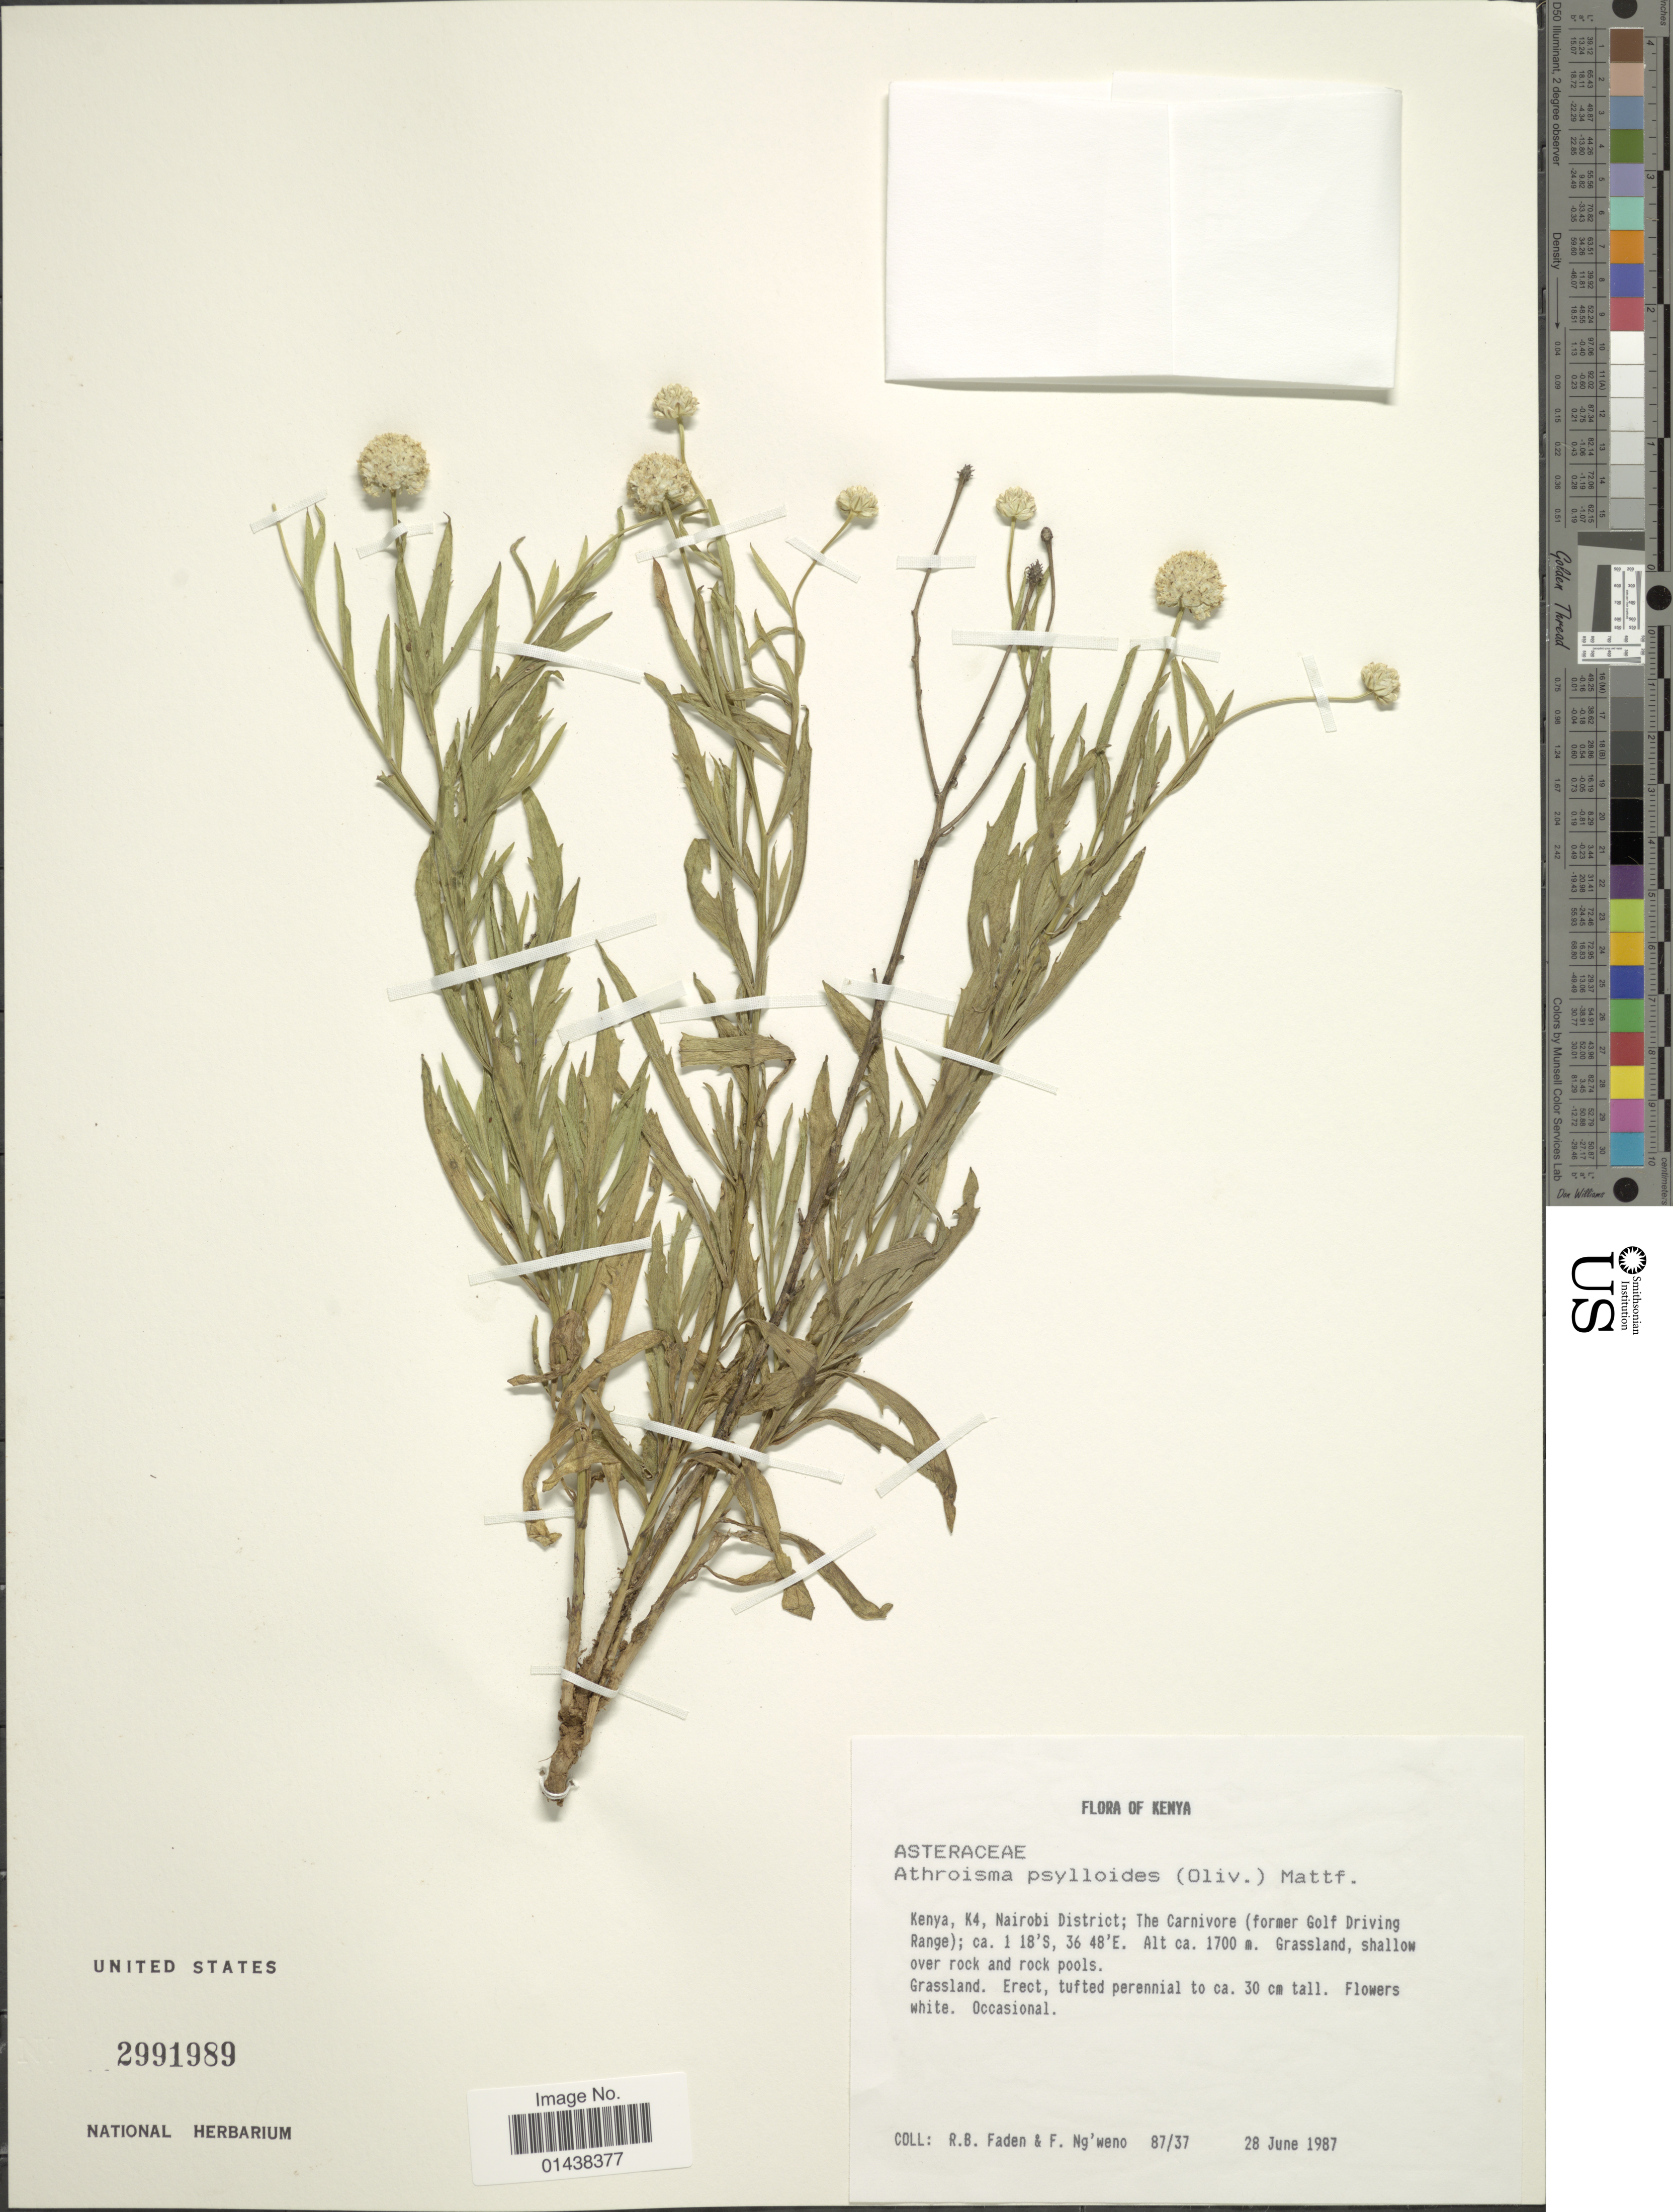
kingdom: Plantae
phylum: Tracheophyta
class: Magnoliopsida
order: Asterales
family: Asteraceae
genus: Athroisma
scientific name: Athroisma psyllioides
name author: (Oliv.) Mattf.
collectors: R. B. Faden & F. Ng'weno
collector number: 87-37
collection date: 1987-06-28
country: Kenya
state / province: Nairobi Area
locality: K4, Nairobi District; The carnivore (fromer Golf Driving Range)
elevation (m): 1700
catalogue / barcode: US 2991989